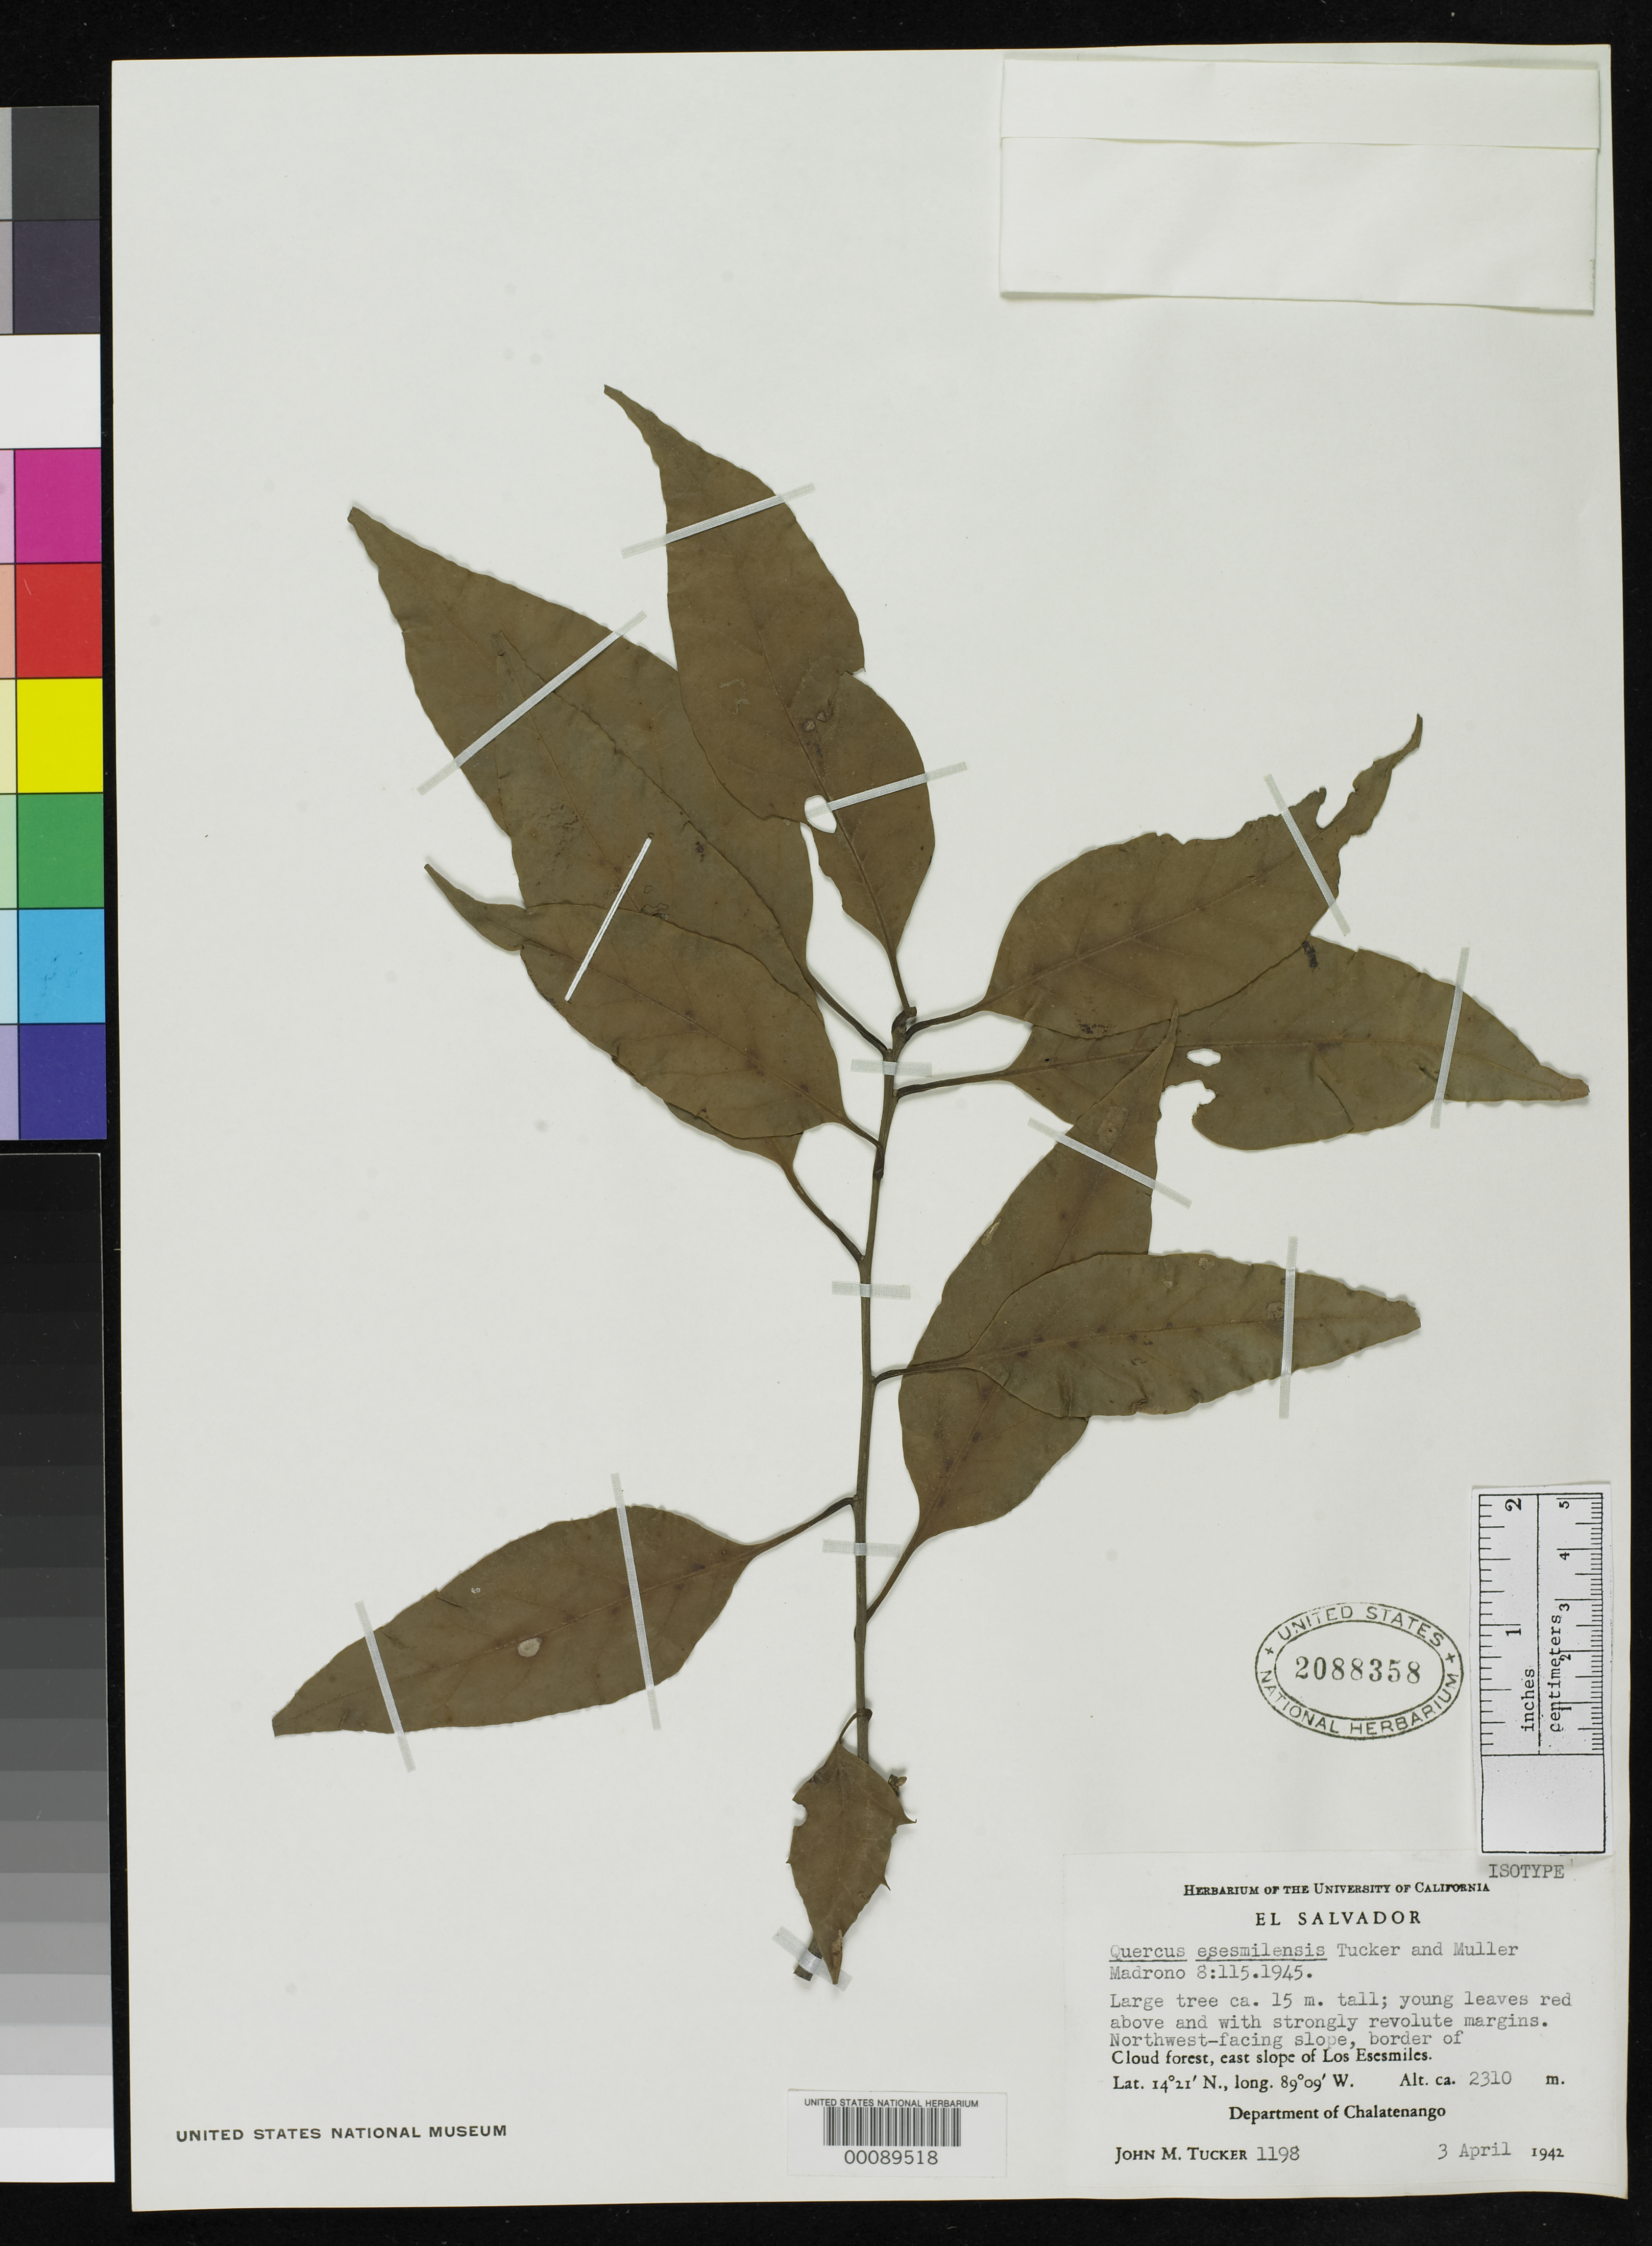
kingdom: Plantae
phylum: Tracheophyta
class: Magnoliopsida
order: Fagales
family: Fagaceae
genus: Quercus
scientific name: Quercus esesmilensis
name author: J.M. Tucker & C.H. Mull.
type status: Isotype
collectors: J. M. Tucker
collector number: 1198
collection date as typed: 03 Apr 1942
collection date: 1942-04-03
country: El Salvador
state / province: Chalatenango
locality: E side of Los Esesmiles.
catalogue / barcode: US 2088358